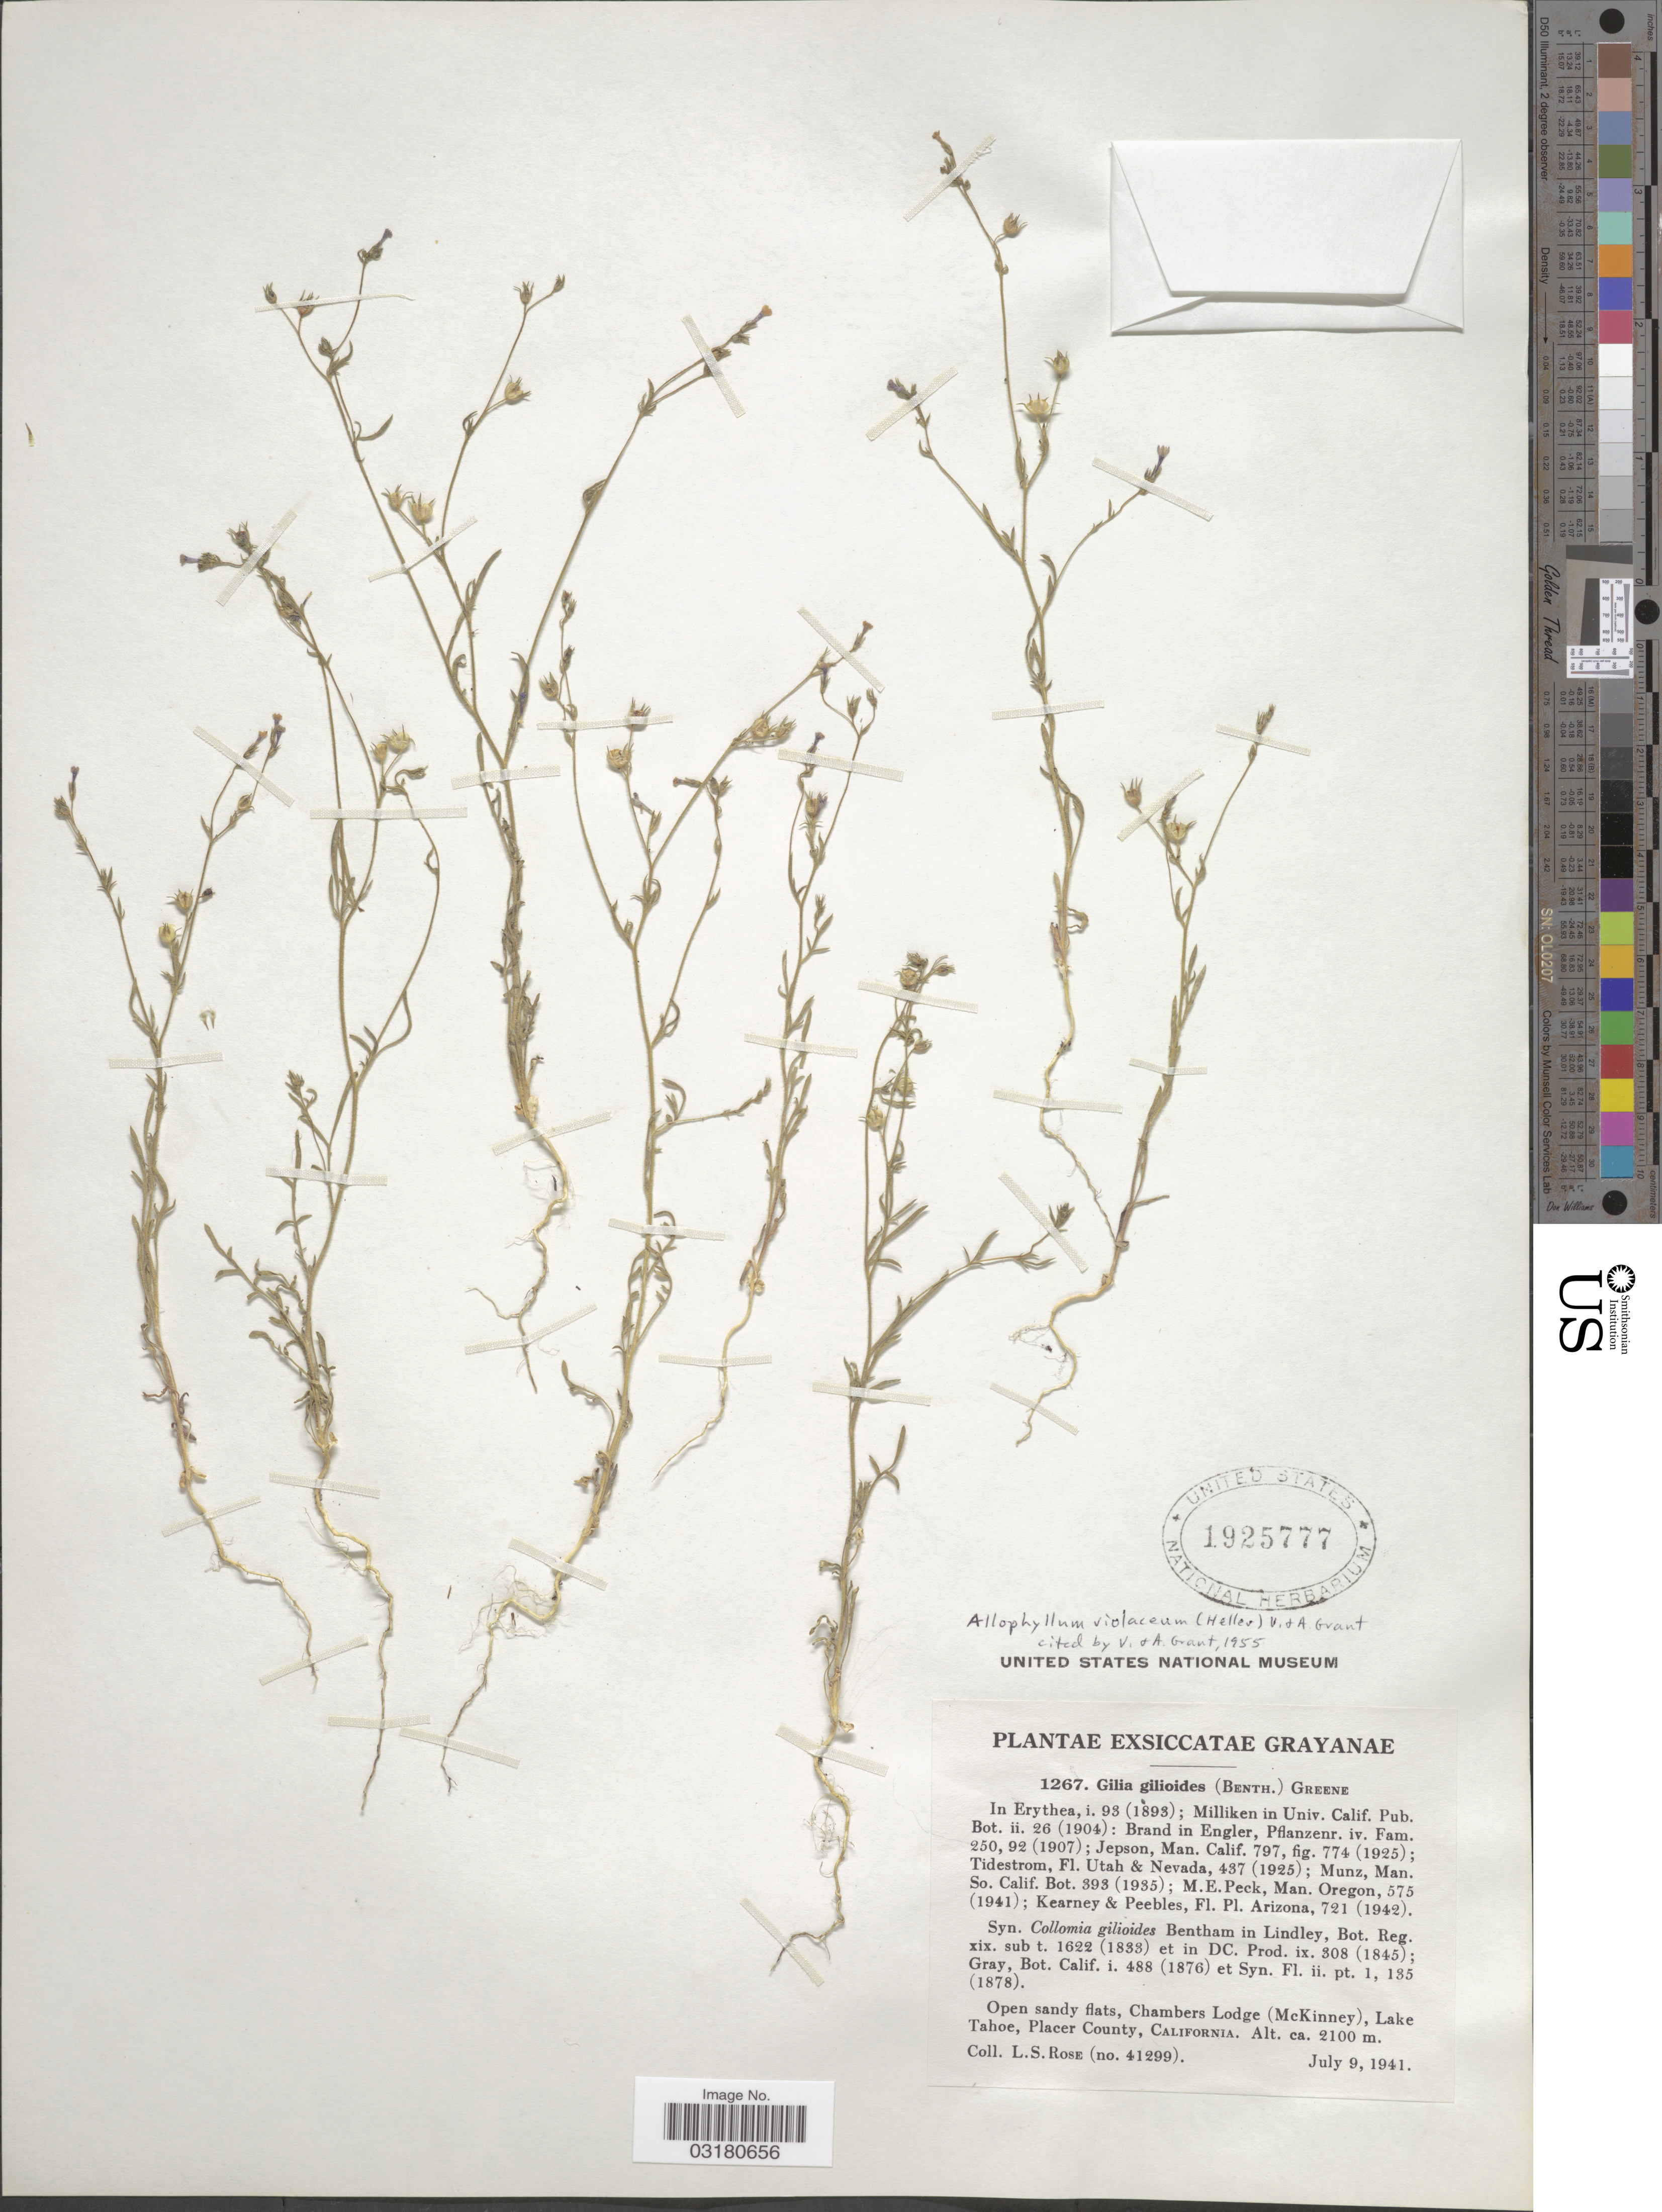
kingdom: Plantae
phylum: Tracheophyta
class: Magnoliopsida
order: Ericales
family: Polemoniaceae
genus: Allophyllum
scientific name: Allophyllum violaceum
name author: (A. Heller) A.D. Grant & V.E. Grant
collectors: L. S. Rose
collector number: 41299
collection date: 1941-07-09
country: United States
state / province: California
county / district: Placer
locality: Chambers Lodge (McKinney), Lake Tahoe, Placer County.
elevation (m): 2100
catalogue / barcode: US 1925777